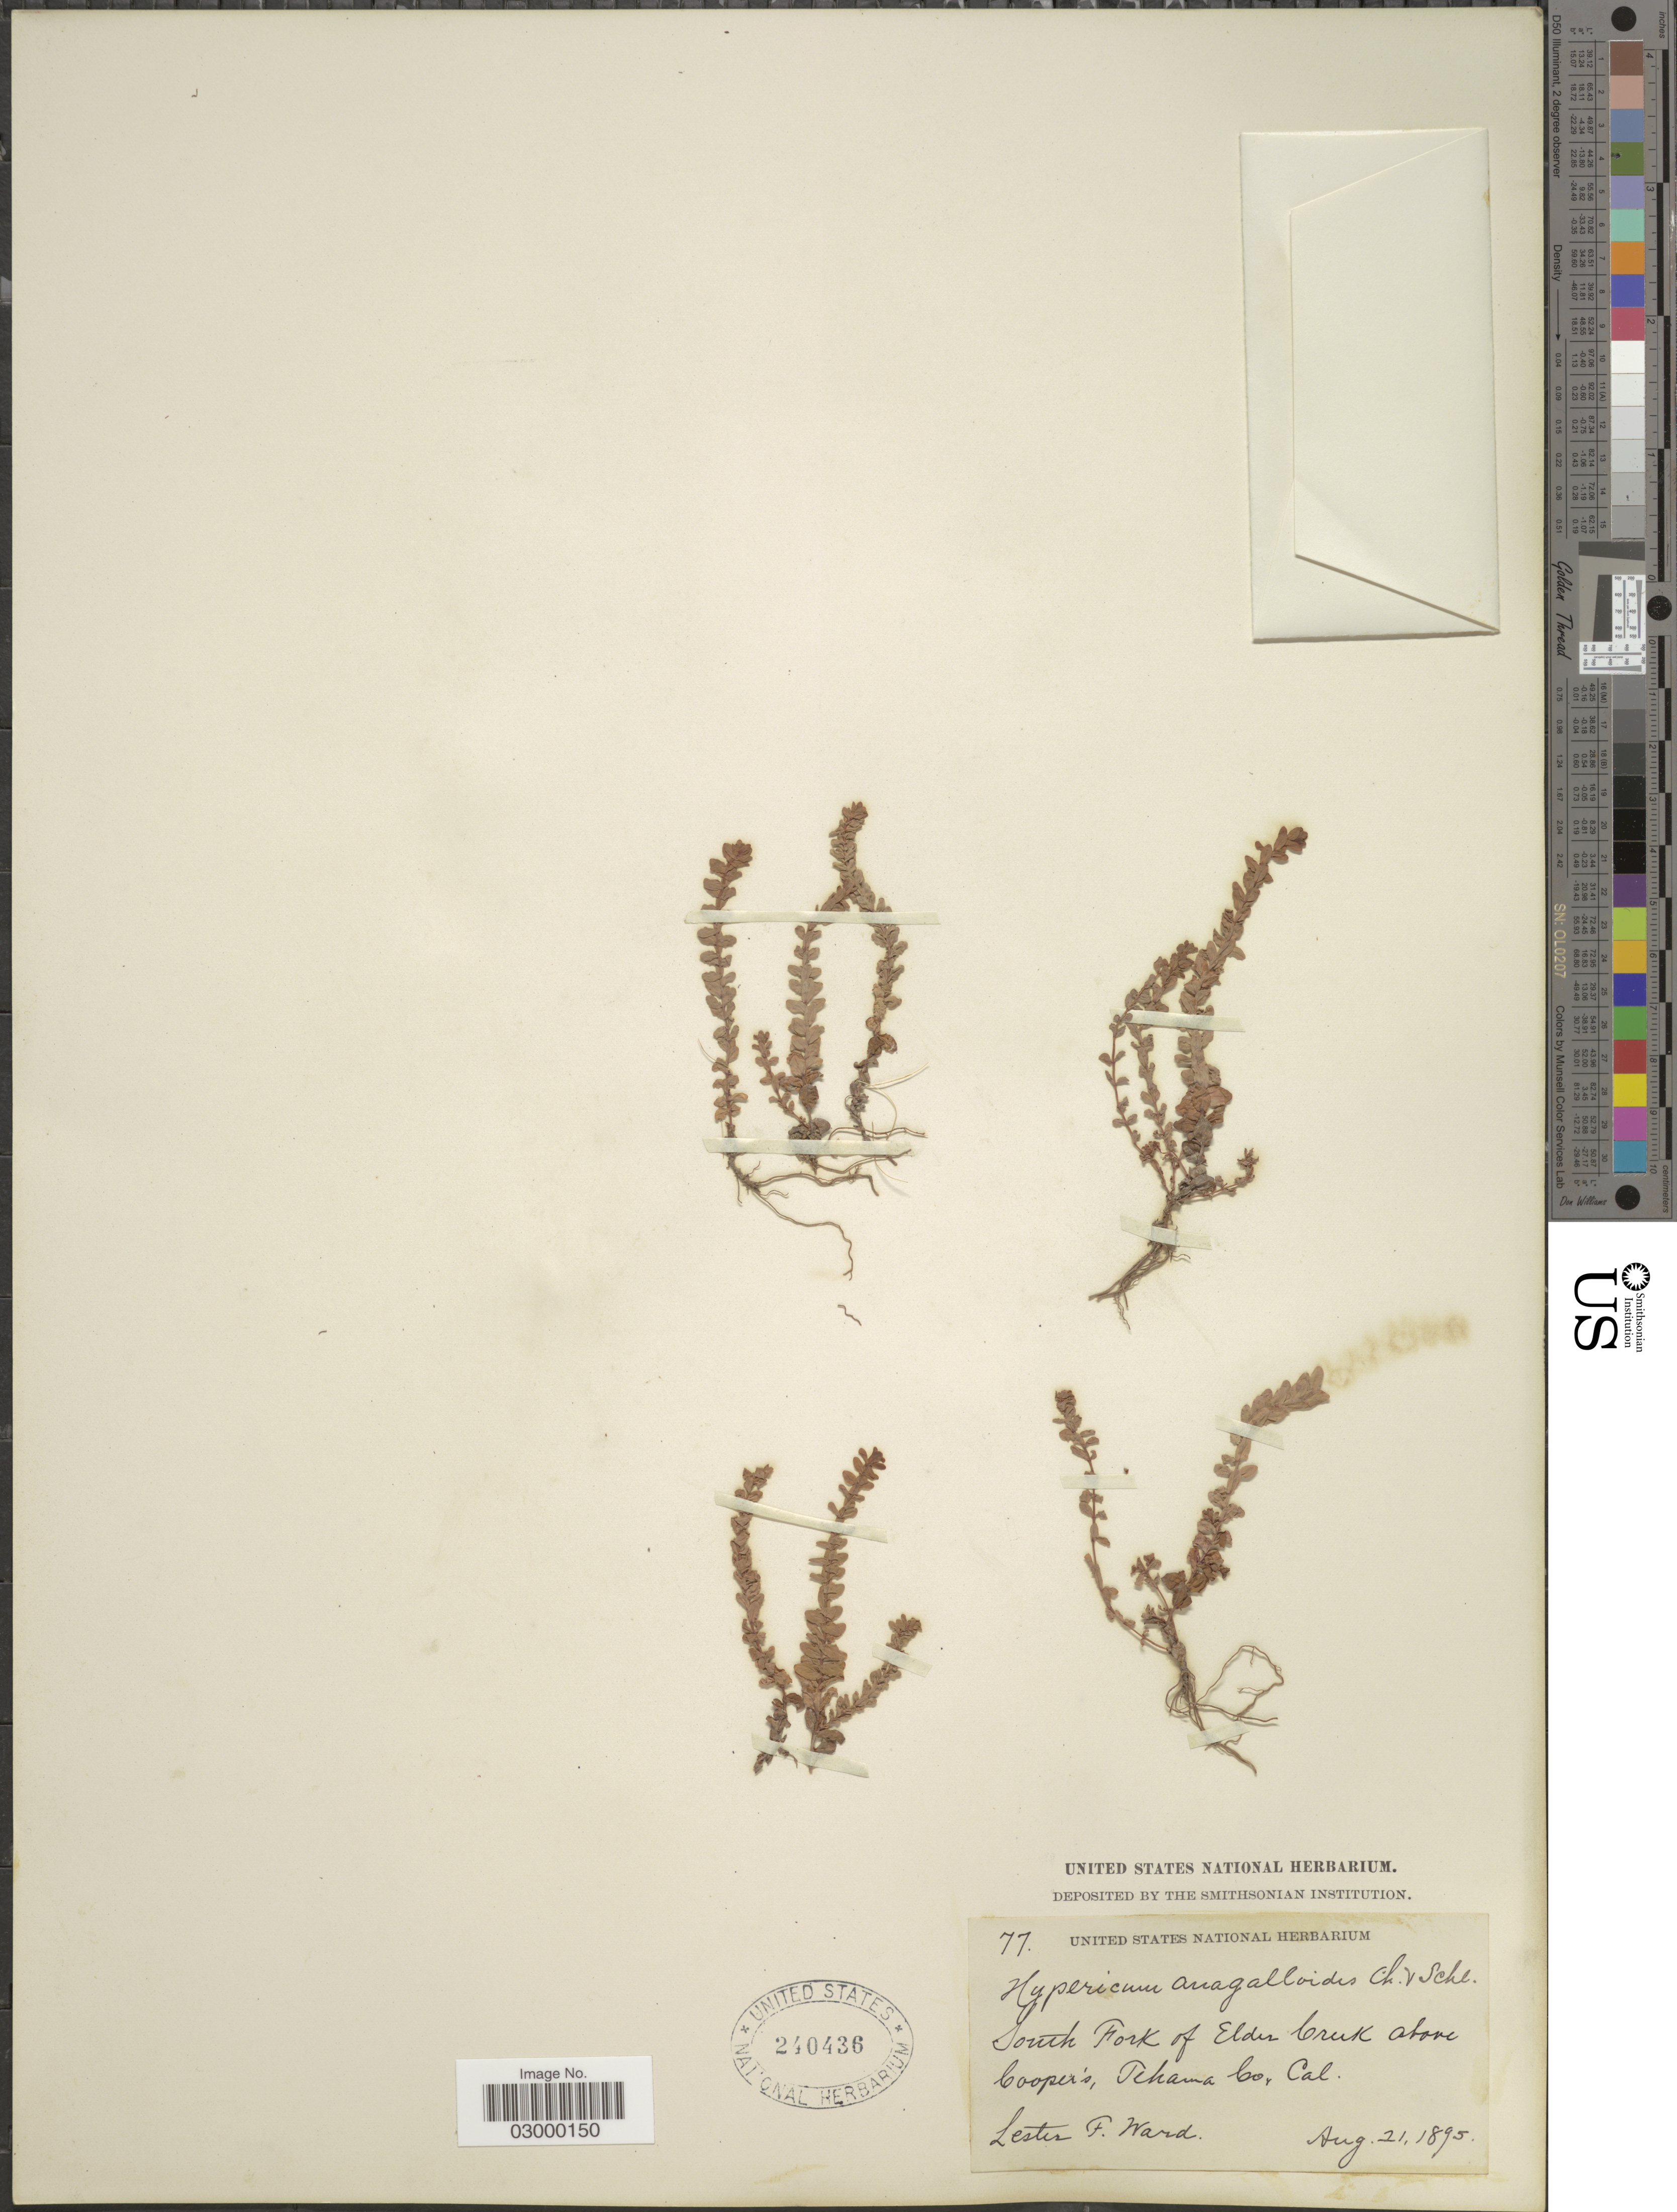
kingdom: Plantae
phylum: Tracheophyta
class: Magnoliopsida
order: Malpighiales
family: Hypericaceae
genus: Hypericum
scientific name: Hypericum anagalloides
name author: Cham. & Schltdl.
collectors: L. F. Ward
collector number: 77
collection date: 1895-08-21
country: United States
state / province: California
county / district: Tehama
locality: South Fork of Elder Creek above Cooper's, Tehama Co.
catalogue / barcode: US 240436